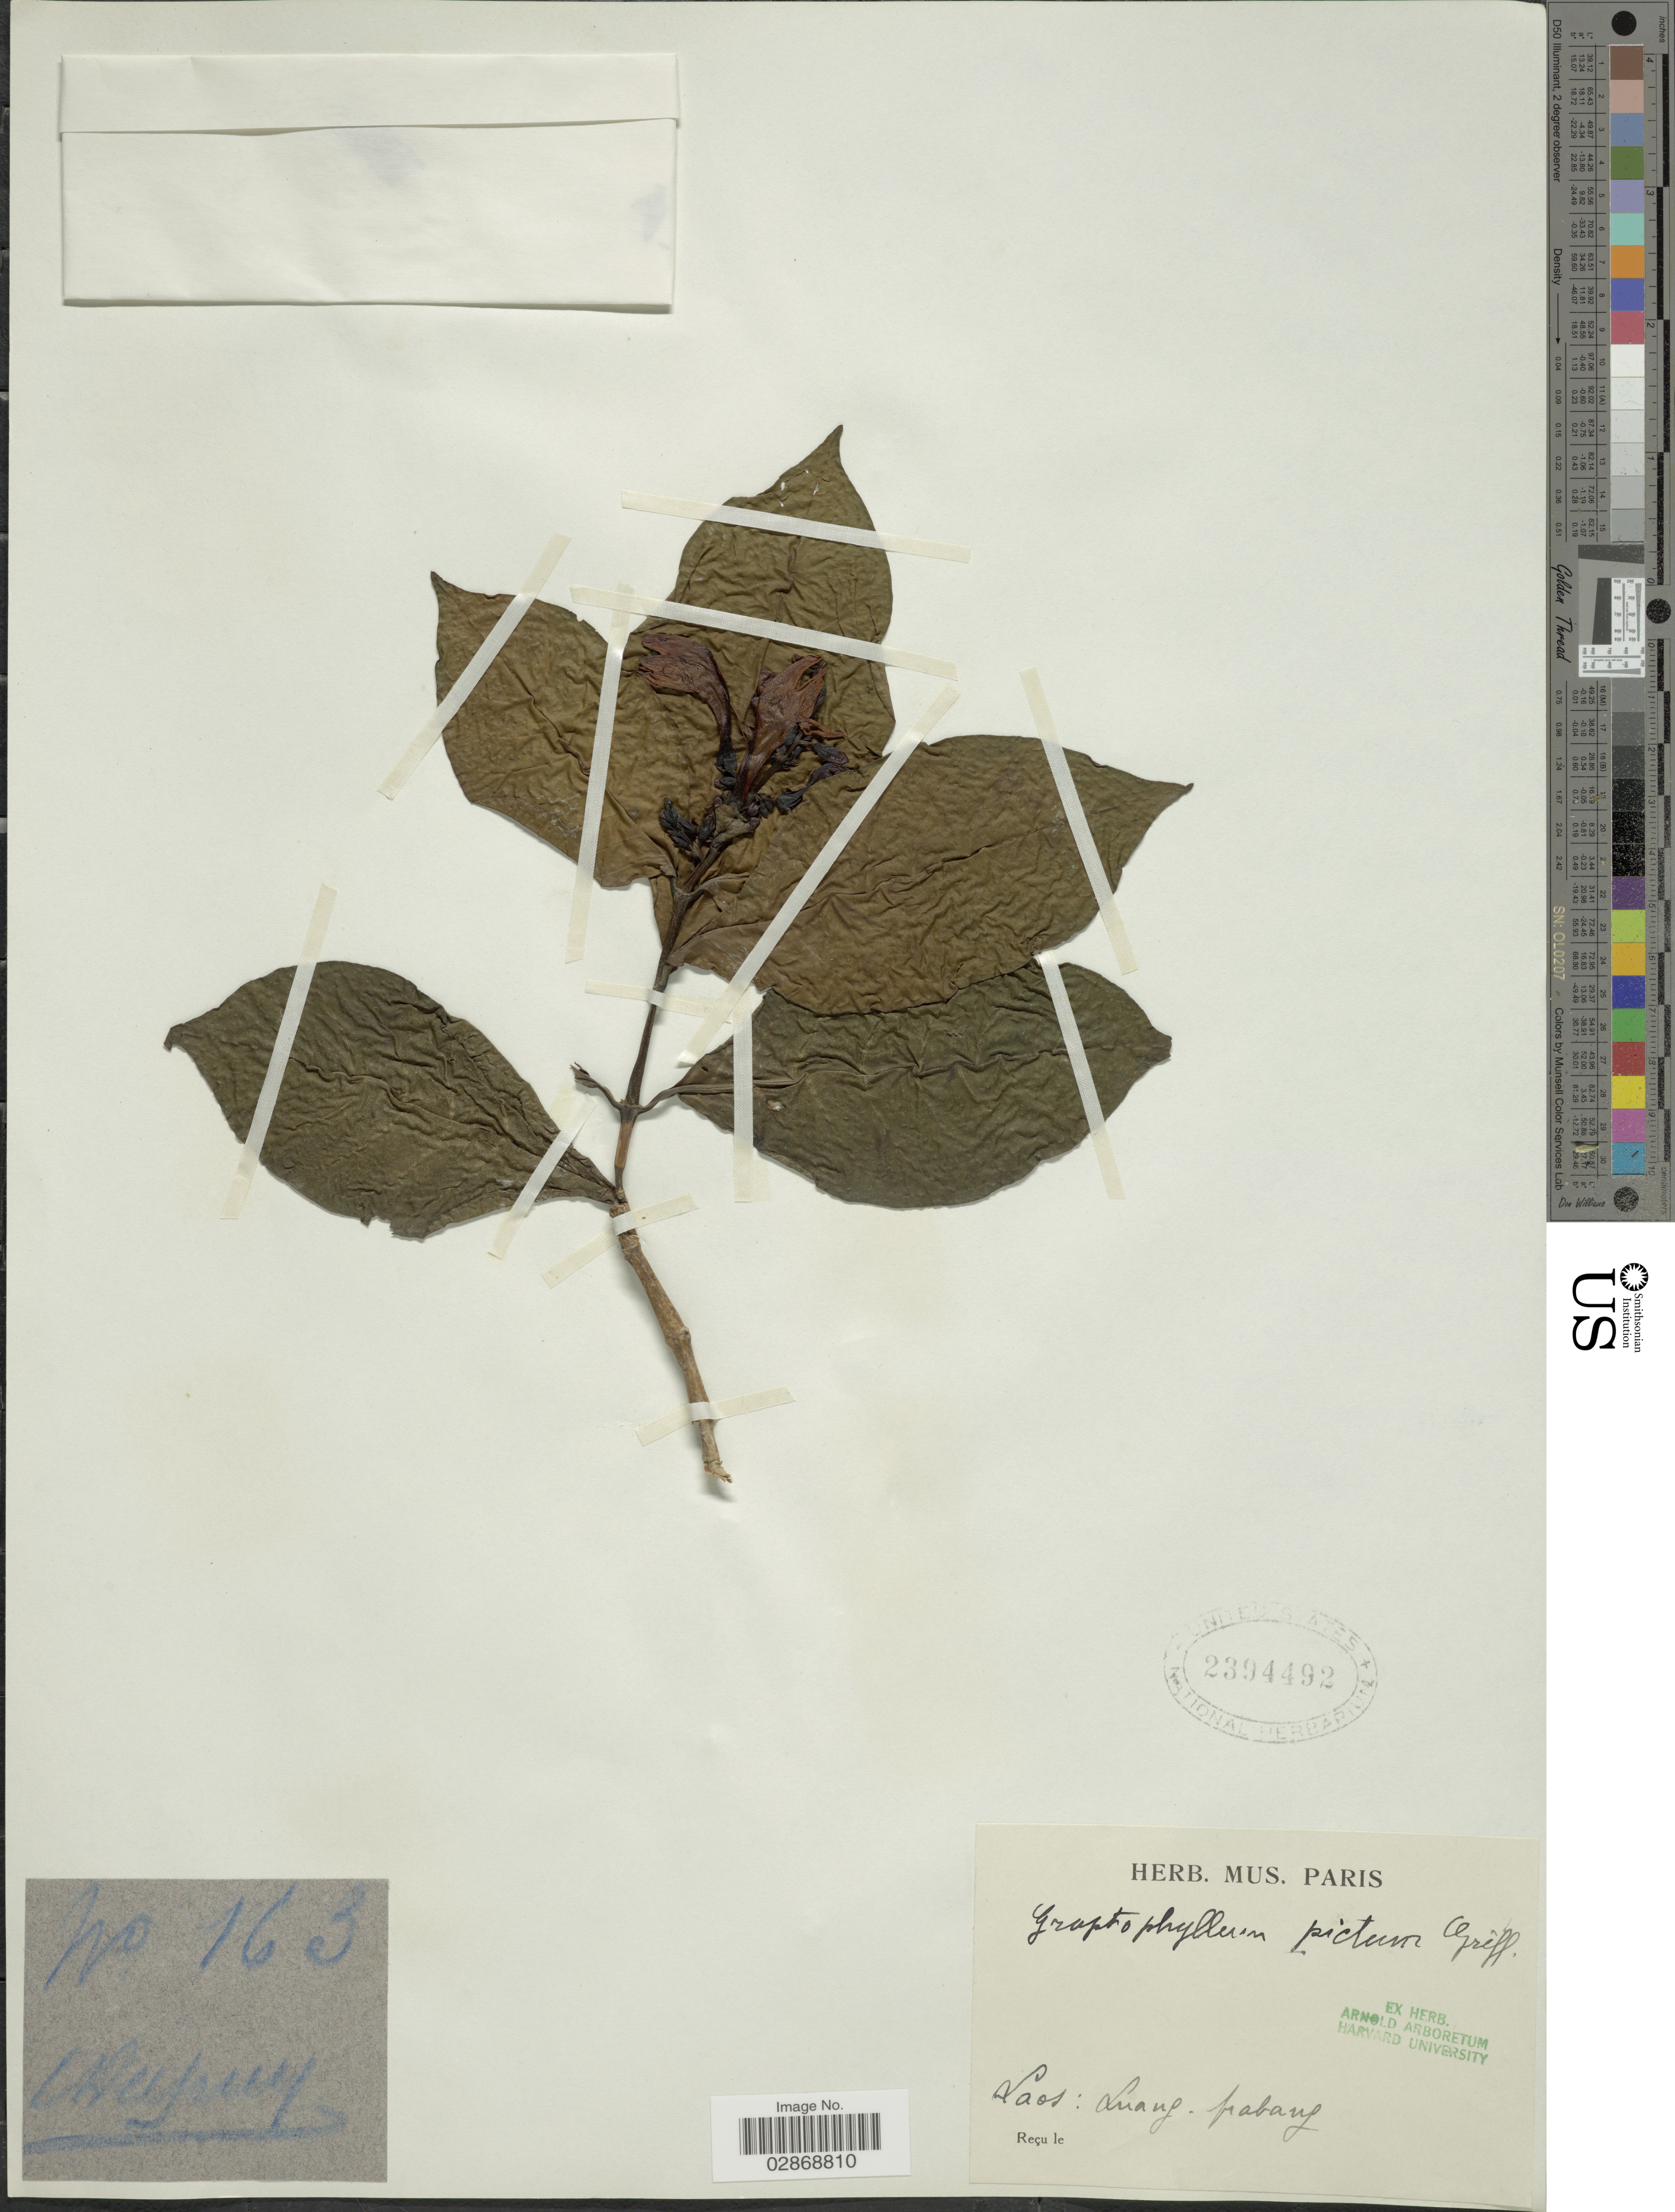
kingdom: Plantae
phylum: Tracheophyta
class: Magnoliopsida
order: Lamiales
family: Acanthaceae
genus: Graptophyllum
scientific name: Graptophyllum sp.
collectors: L. Dufrey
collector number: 163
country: Laos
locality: Luang. Prabang.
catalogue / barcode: US 2394492